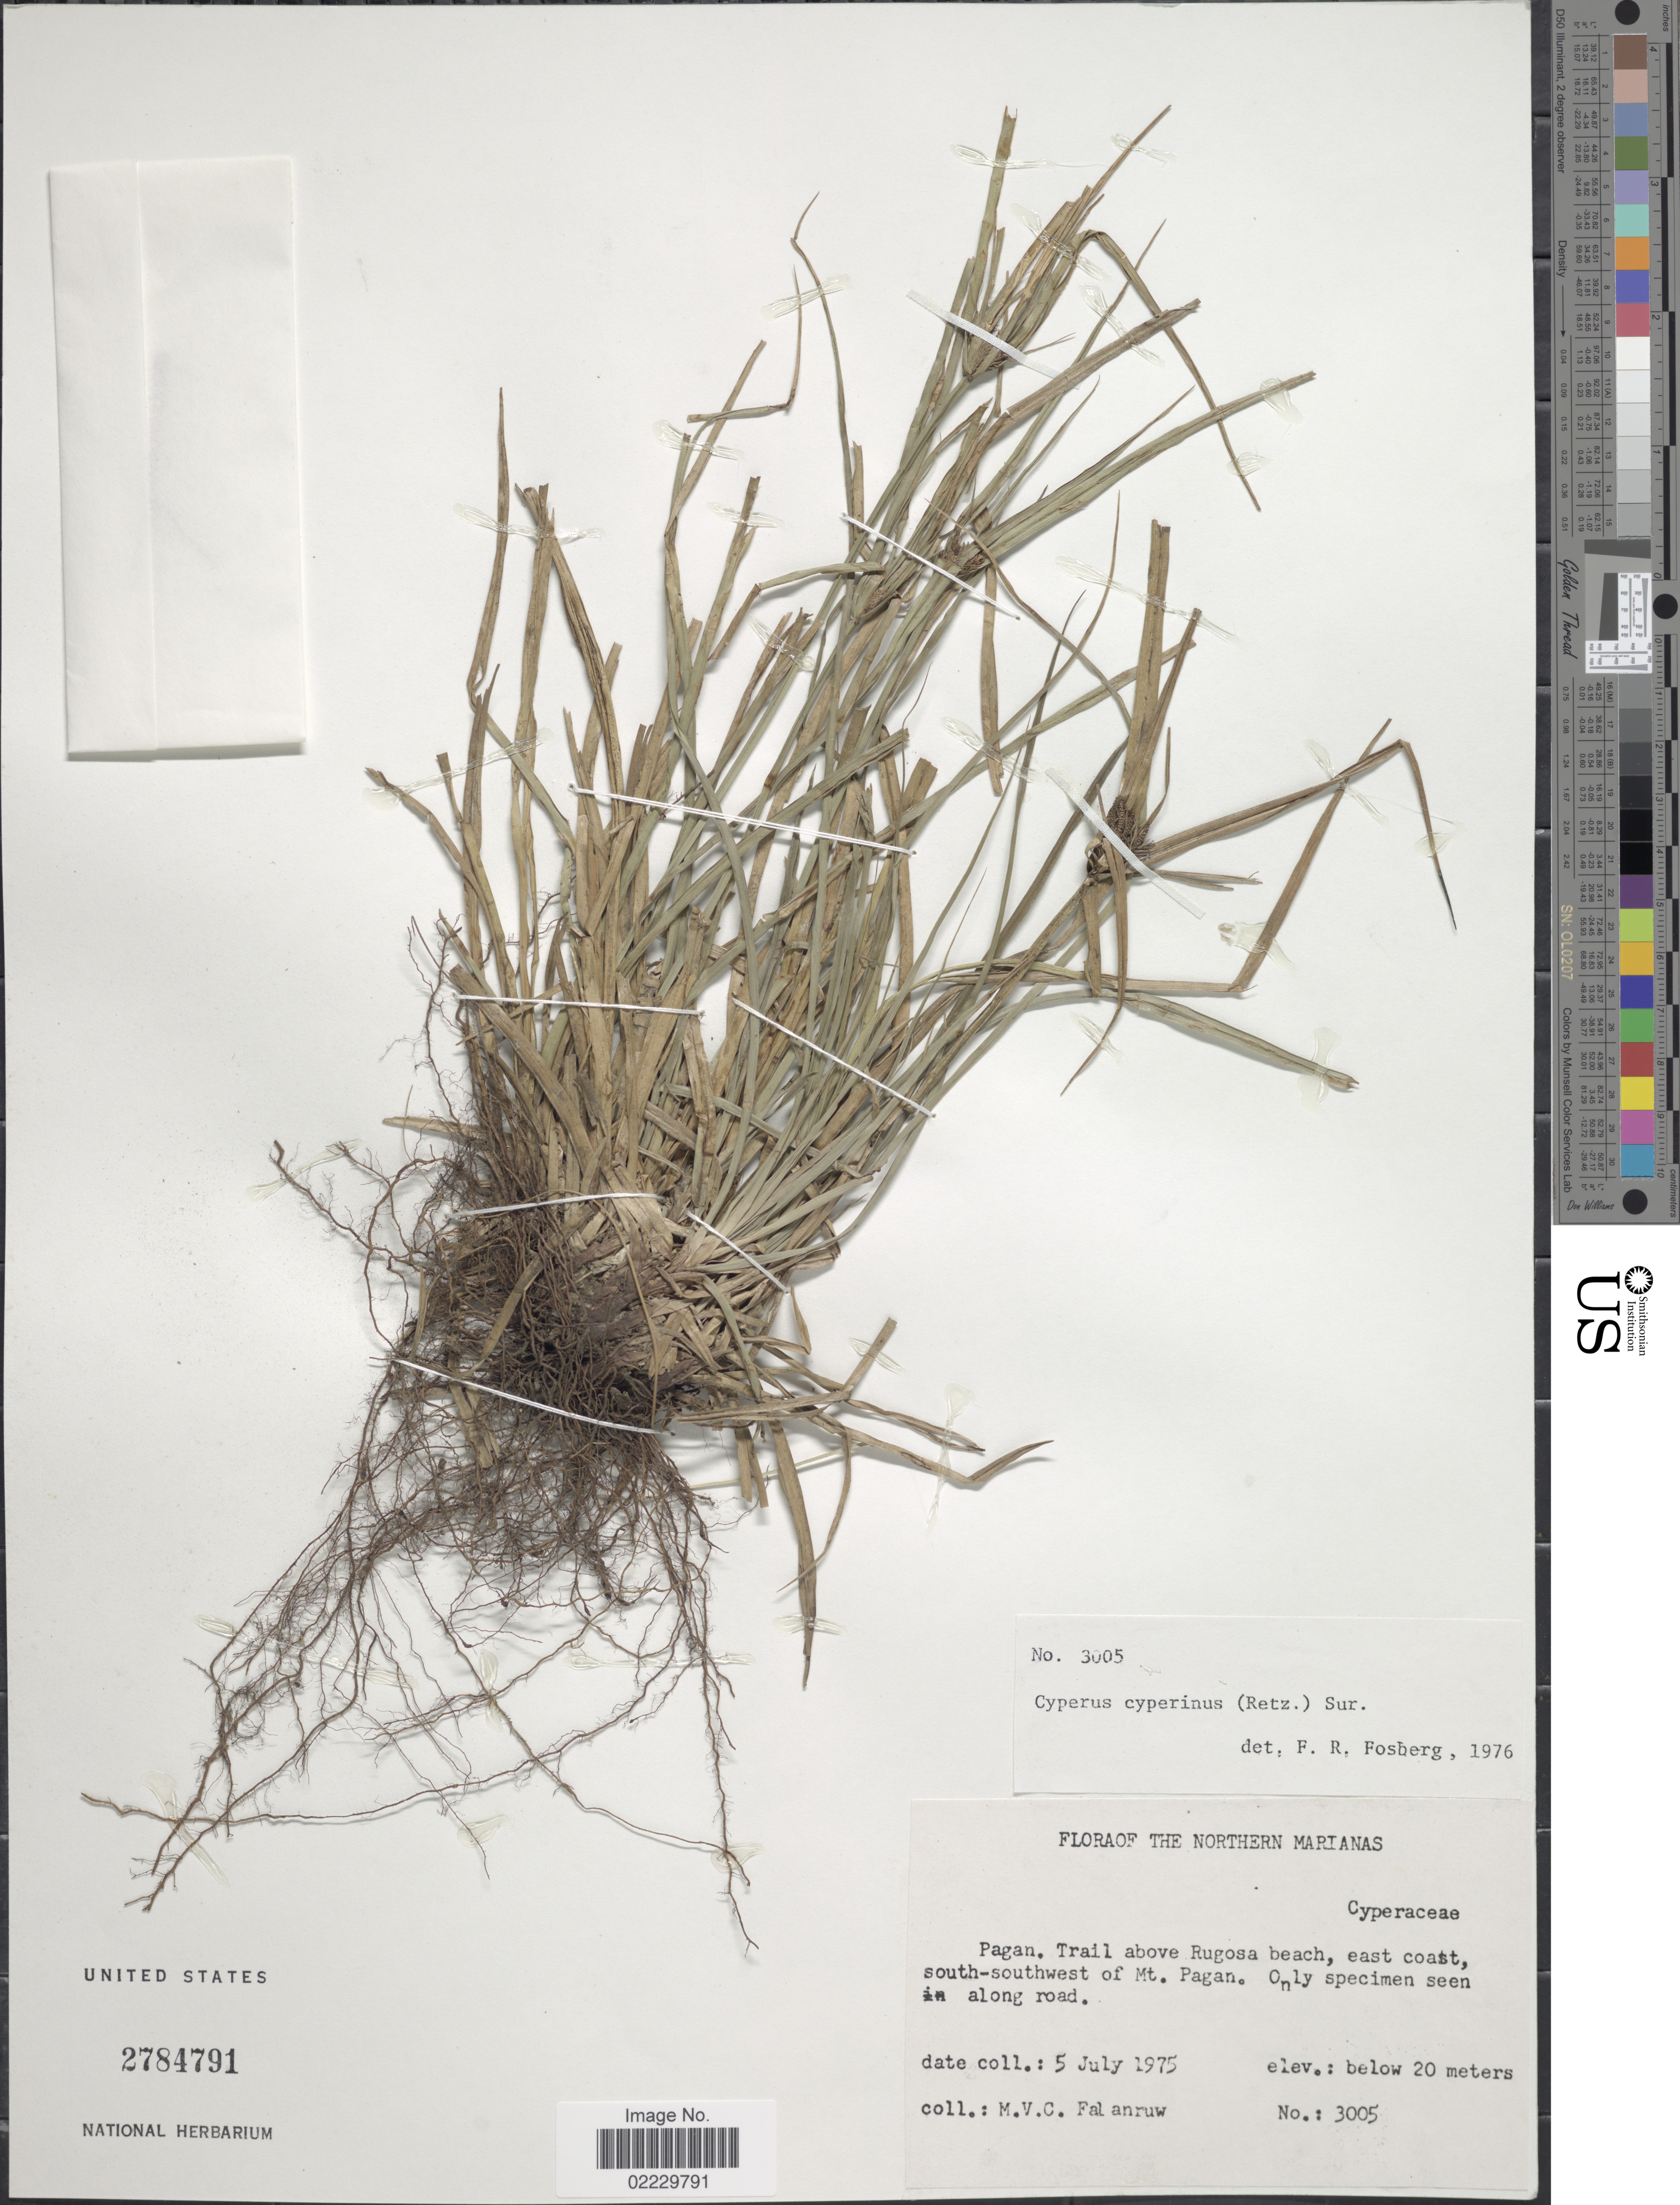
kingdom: Plantae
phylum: Tracheophyta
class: Liliopsida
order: Poales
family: Cyperaceae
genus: Cyperus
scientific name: Cyperus cyperinus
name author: (Retz.) Valck. Sur.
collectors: M. V. Falanruw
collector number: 3005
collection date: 1975-07-05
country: Northern Mariana Islands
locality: Pagan. Trail above Rugosa beach, east coast, south- southwest of Mt. Pagan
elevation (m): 20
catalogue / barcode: US 2784791